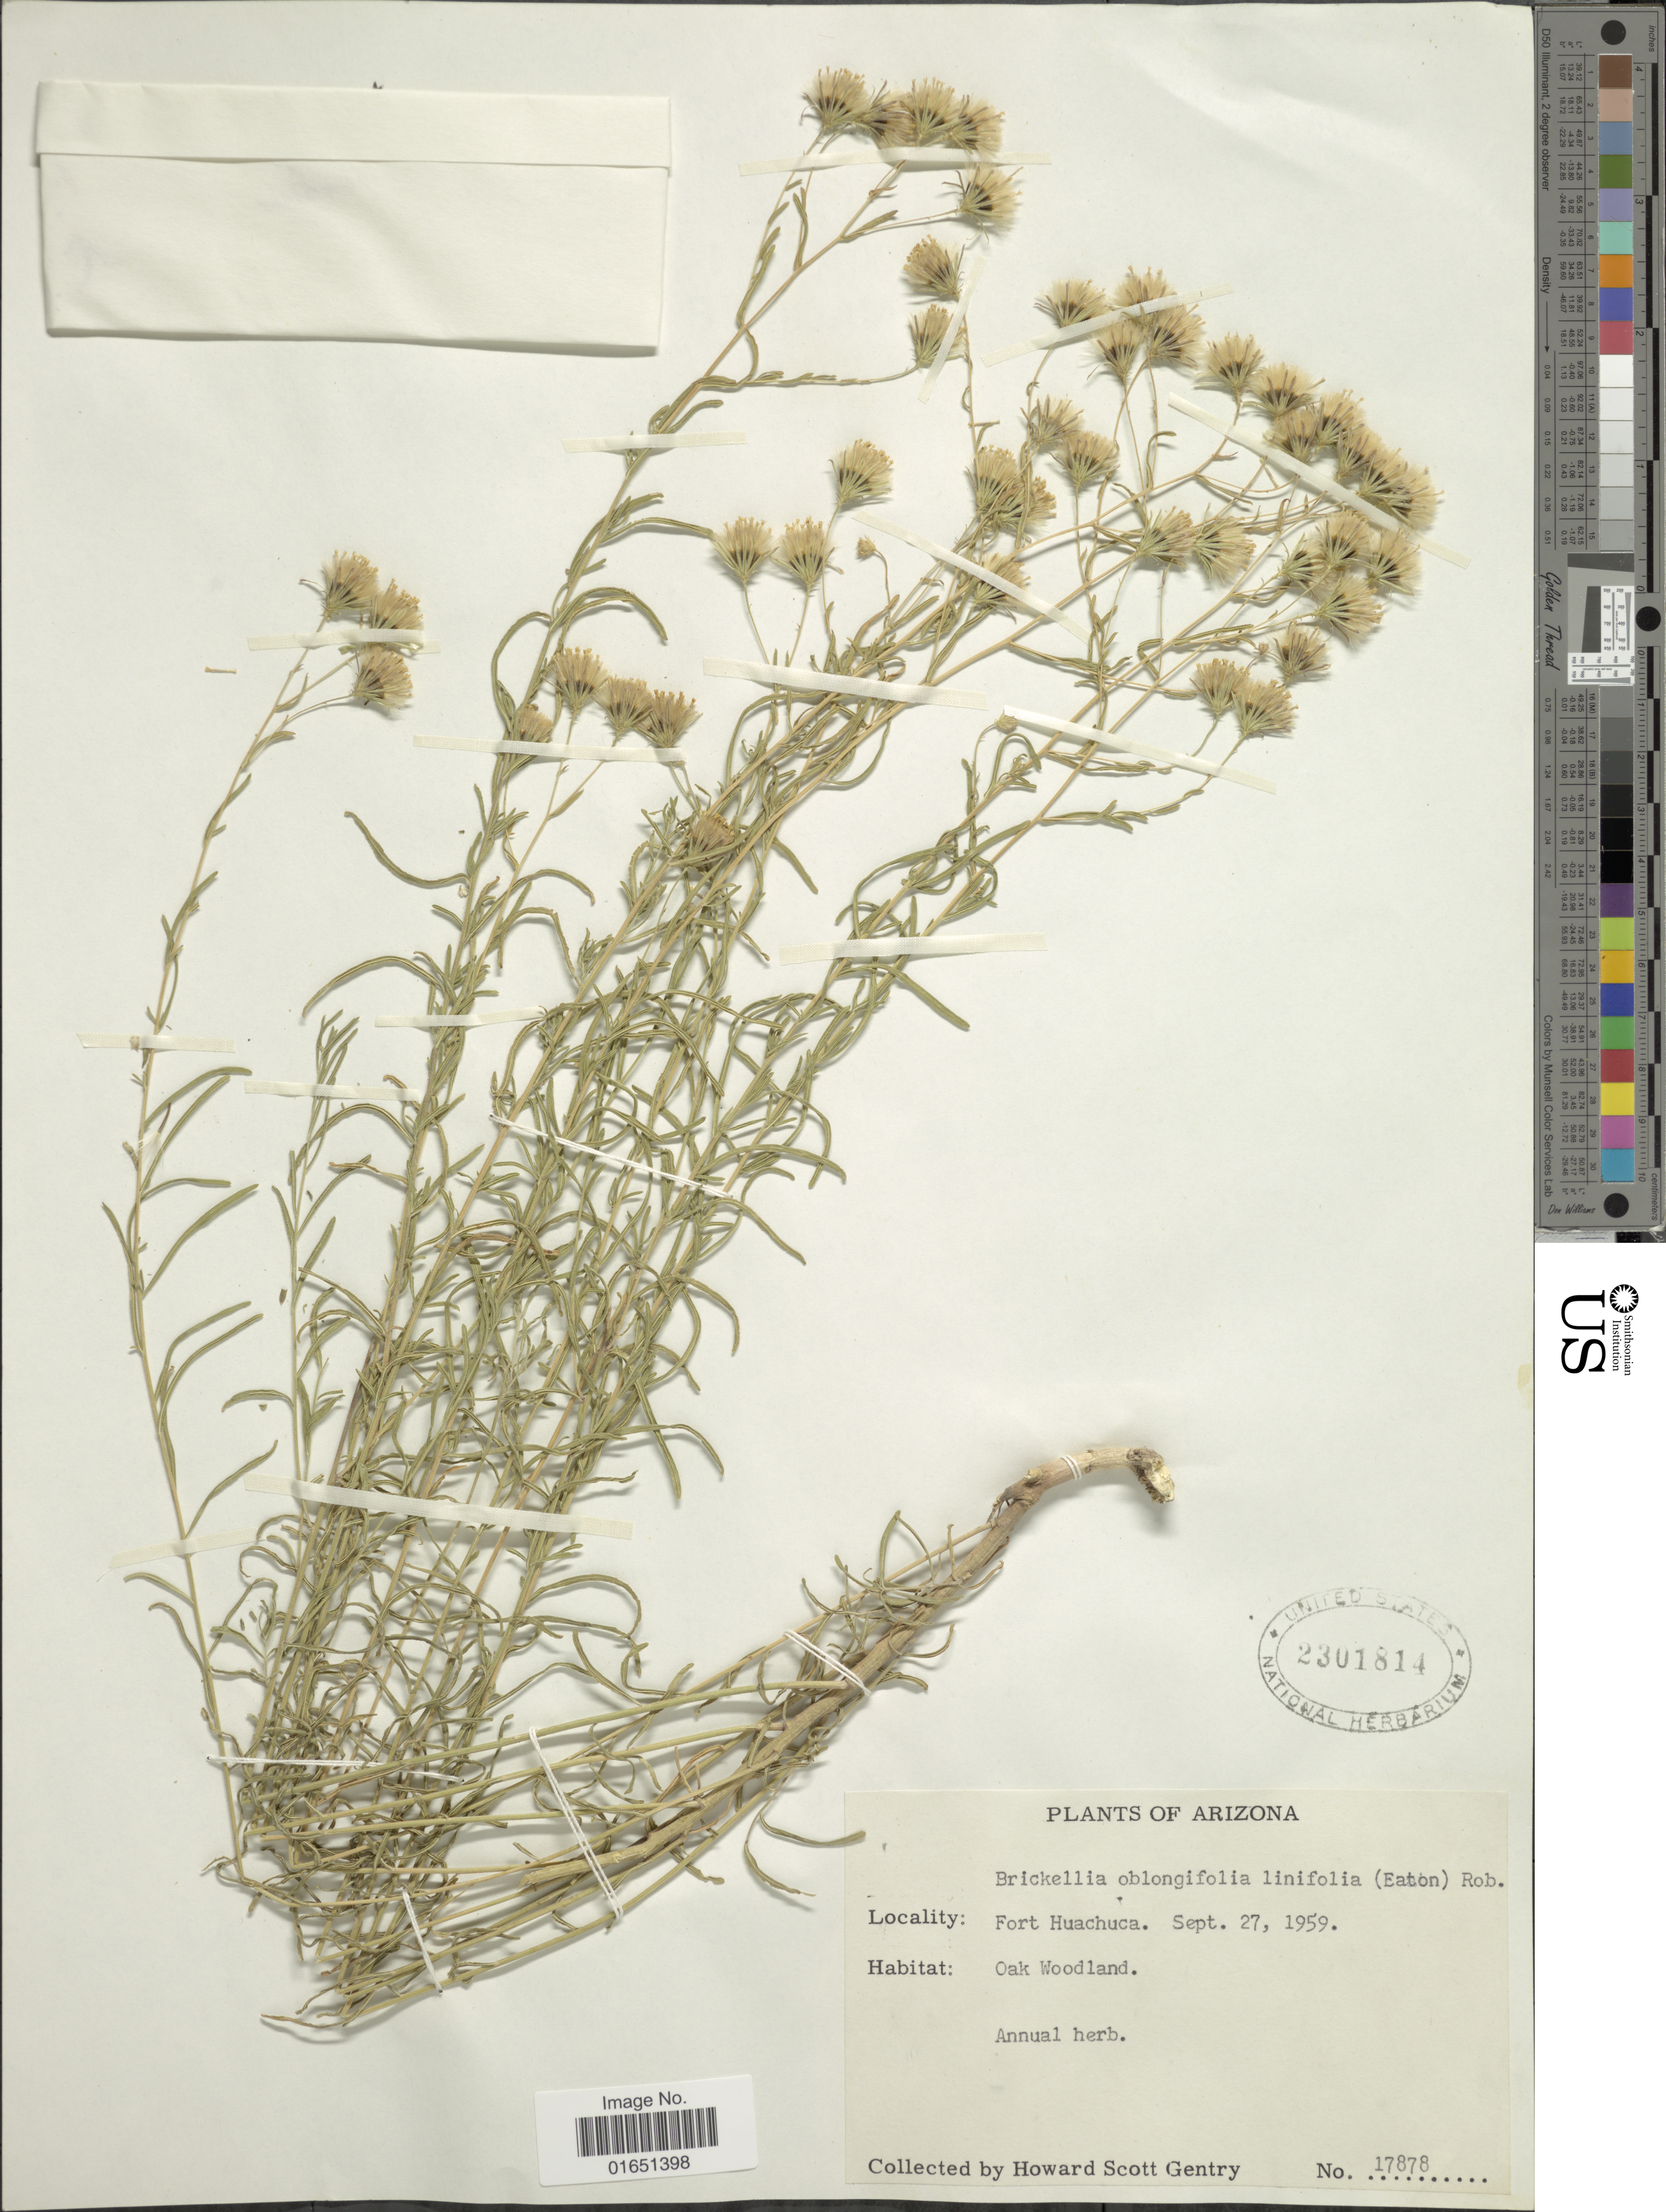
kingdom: Plantae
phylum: Tracheophyta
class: Magnoliopsida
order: Asterales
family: Asteraceae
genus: Brickellia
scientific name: Brickellia oblongifolia var. linifolia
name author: (D.C. Eaton) B.L. Rob.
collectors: H. S. Gentry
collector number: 17878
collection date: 1959-09-27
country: United States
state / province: Arizona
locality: Fort Huachuca, Oak Woodland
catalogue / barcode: US 2301814